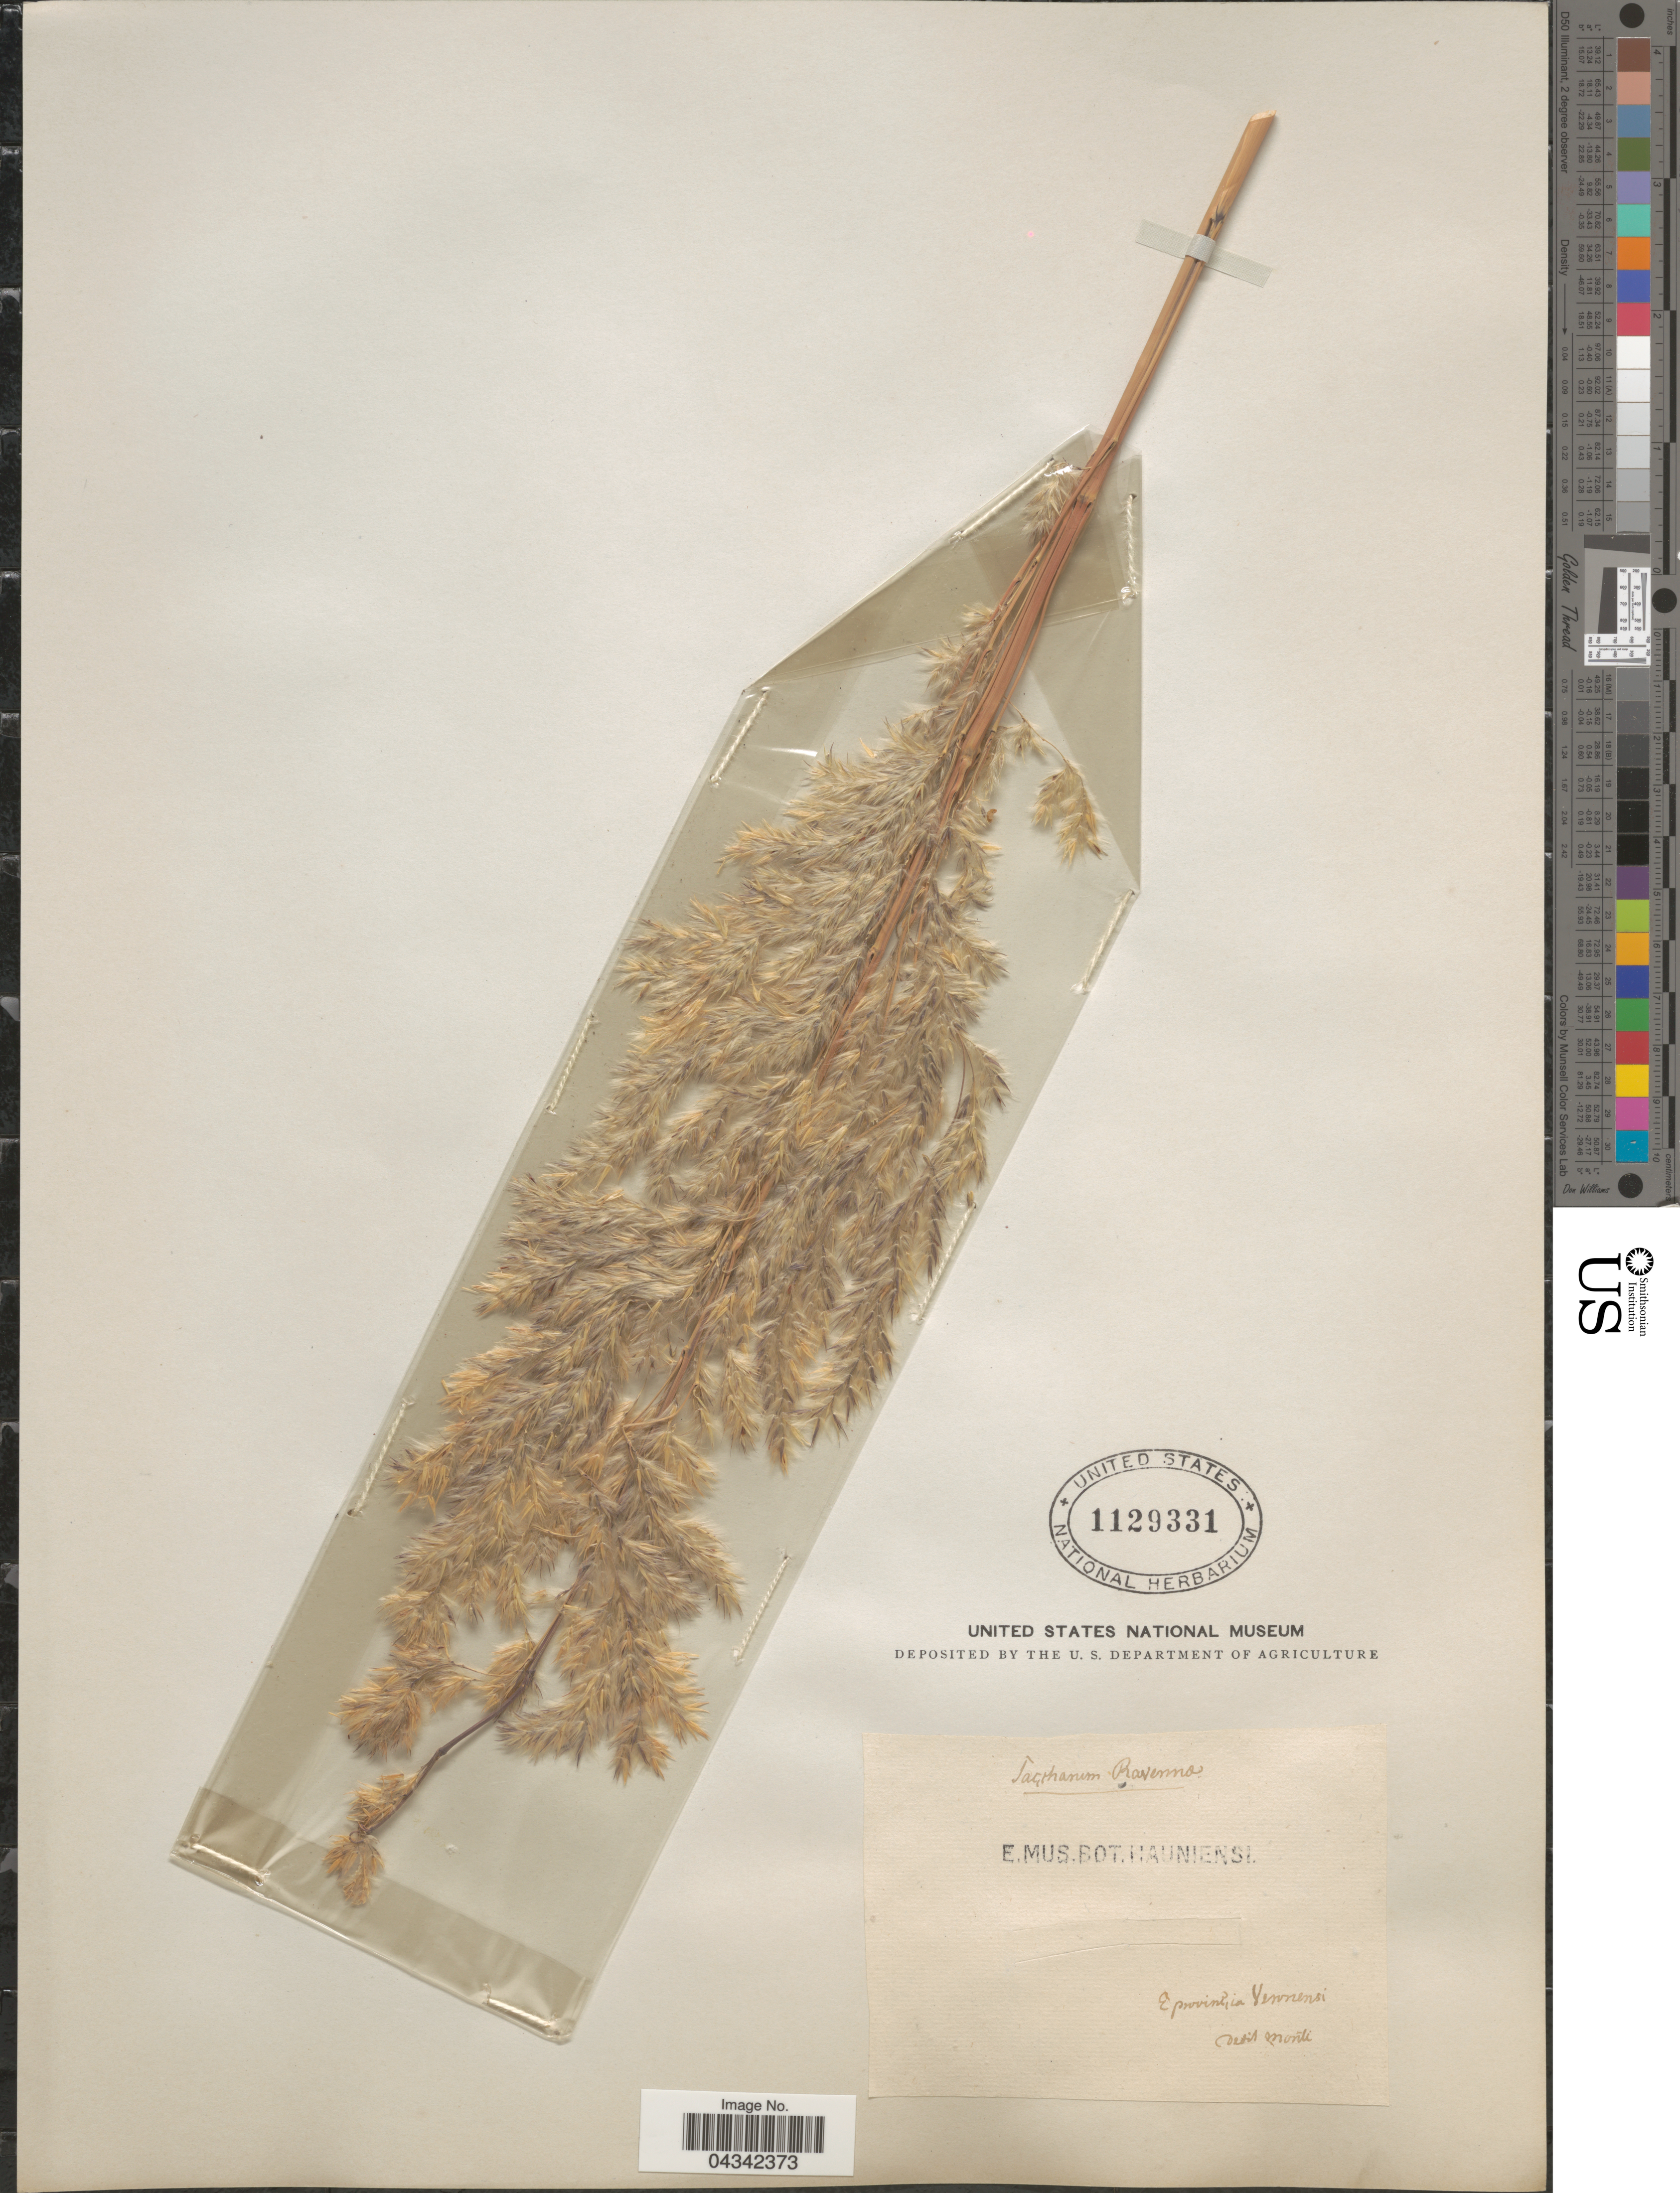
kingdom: Plantae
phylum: Tracheophyta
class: Liliopsida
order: Poales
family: Poaceae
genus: Tripidium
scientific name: Tripidium ravennae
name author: (L.) H. Scholz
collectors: ex Mus. Bot. Hauniense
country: Italy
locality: E provincia [interpreted] Veronensi.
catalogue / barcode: US 1129331